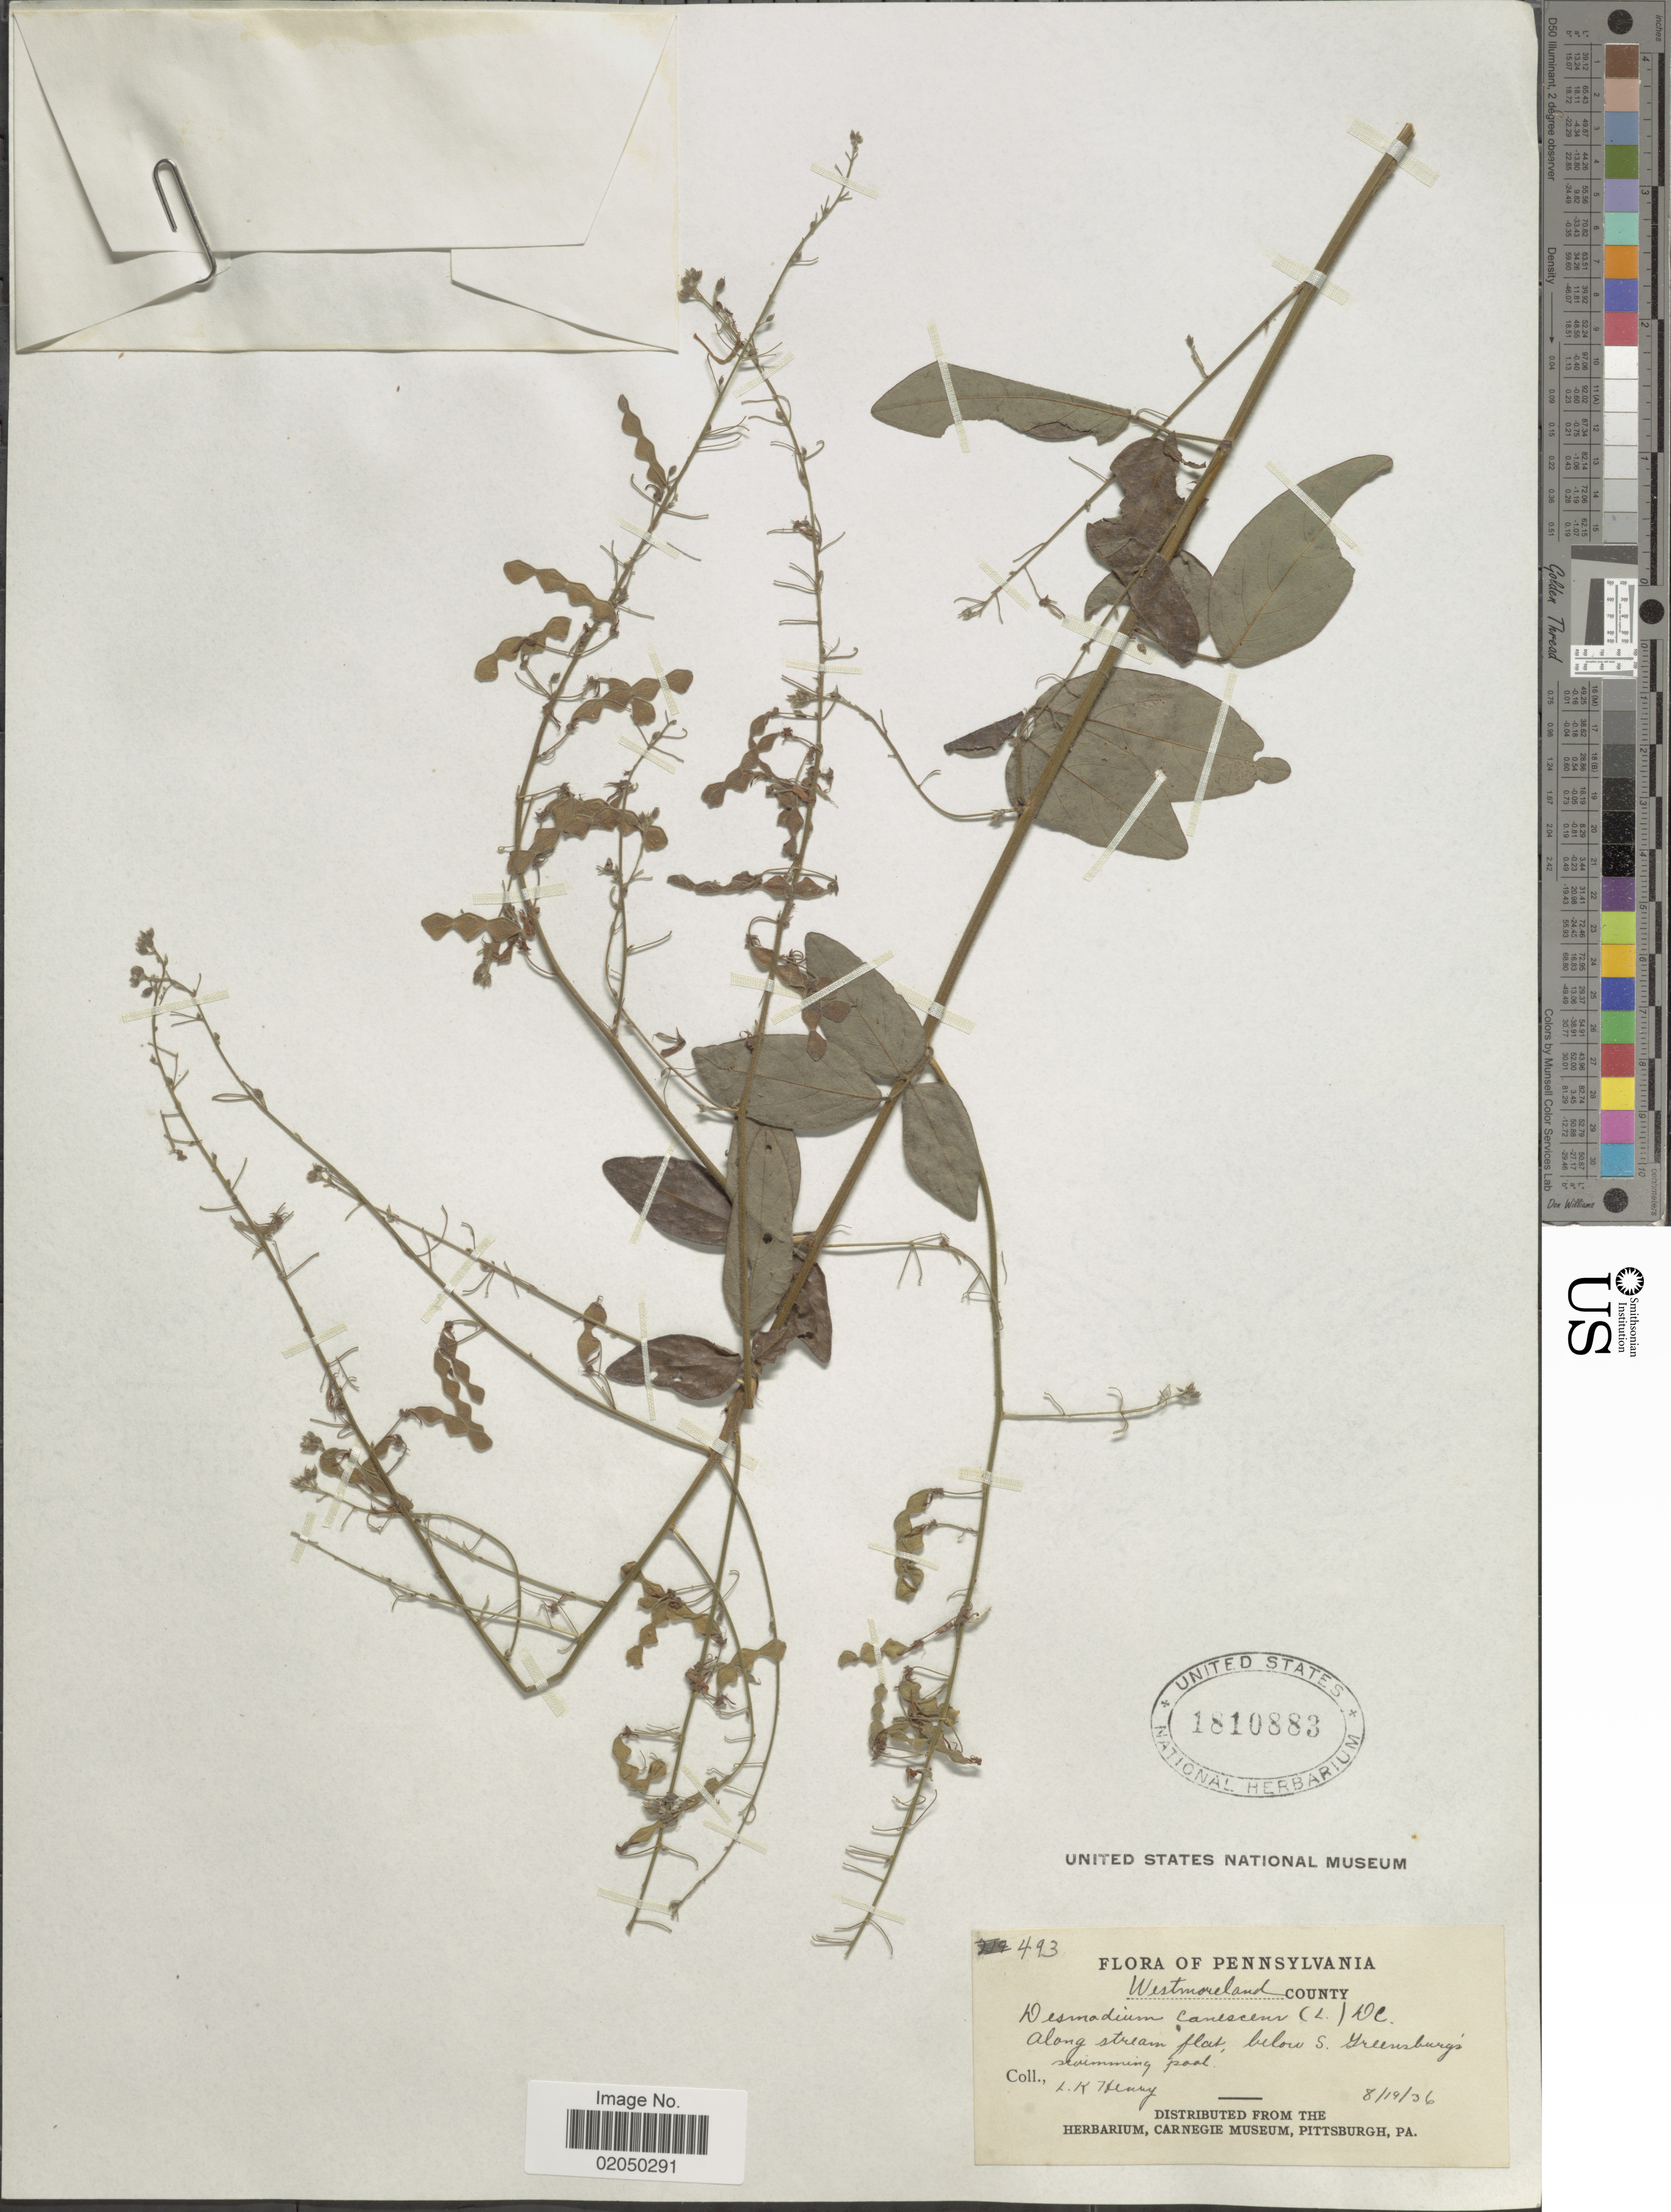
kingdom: Plantae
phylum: Tracheophyta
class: Magnoliopsida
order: Fabales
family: Fabaceae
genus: Desmodium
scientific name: Desmodium canescens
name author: (L.) DC.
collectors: L. K. Henry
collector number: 493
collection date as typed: Transcribed d/m/y: 19/8/36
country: United States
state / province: Pennsylvania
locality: Westmoreland County, below S. Greensburg's swimming pool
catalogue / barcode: US 1810883